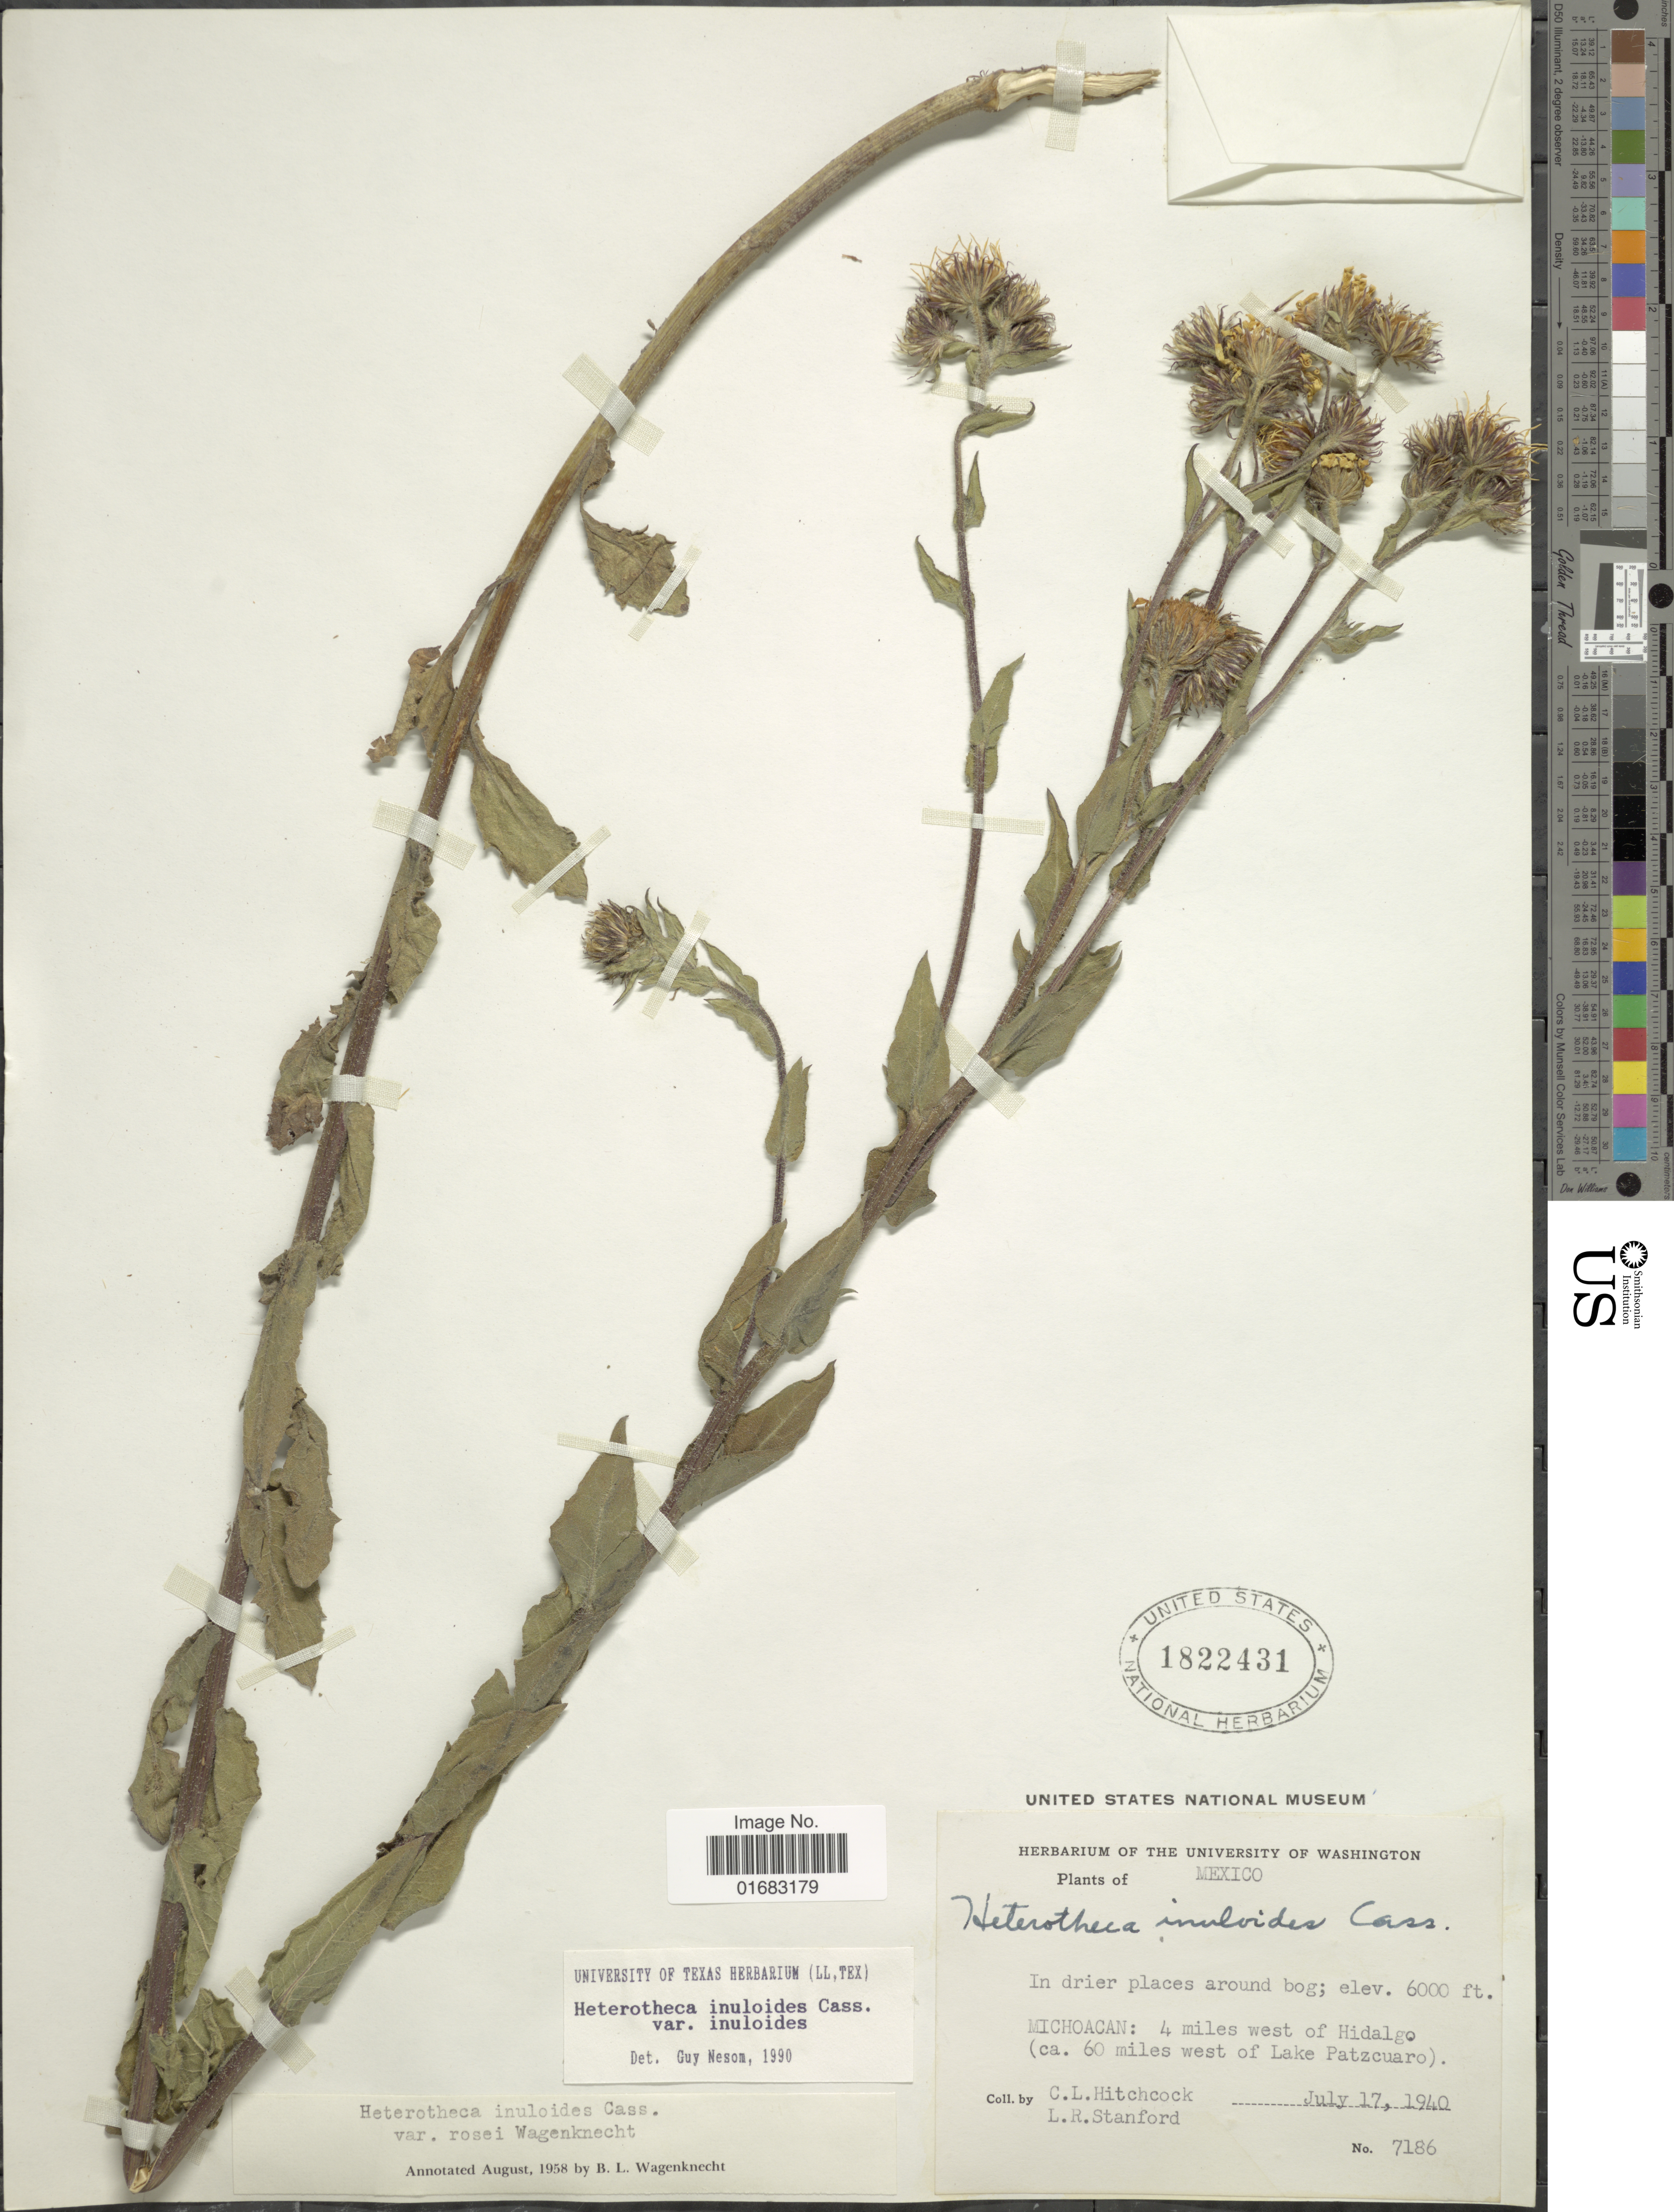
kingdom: Plantae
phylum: Tracheophyta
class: Magnoliopsida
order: Asterales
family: Asteraceae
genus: Heterotheca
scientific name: Heterotheca inuloides var. inuloides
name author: Cass.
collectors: C. L. Hitchcock & L. R. Stanford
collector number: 7186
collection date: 1940-07-17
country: Mexico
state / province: Michoacán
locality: Mexico. Michoacán: 4 miles west of Hidalgo (ca. 60 miles west of Lake Patzcuaro)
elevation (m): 1829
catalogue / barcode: US 1822431